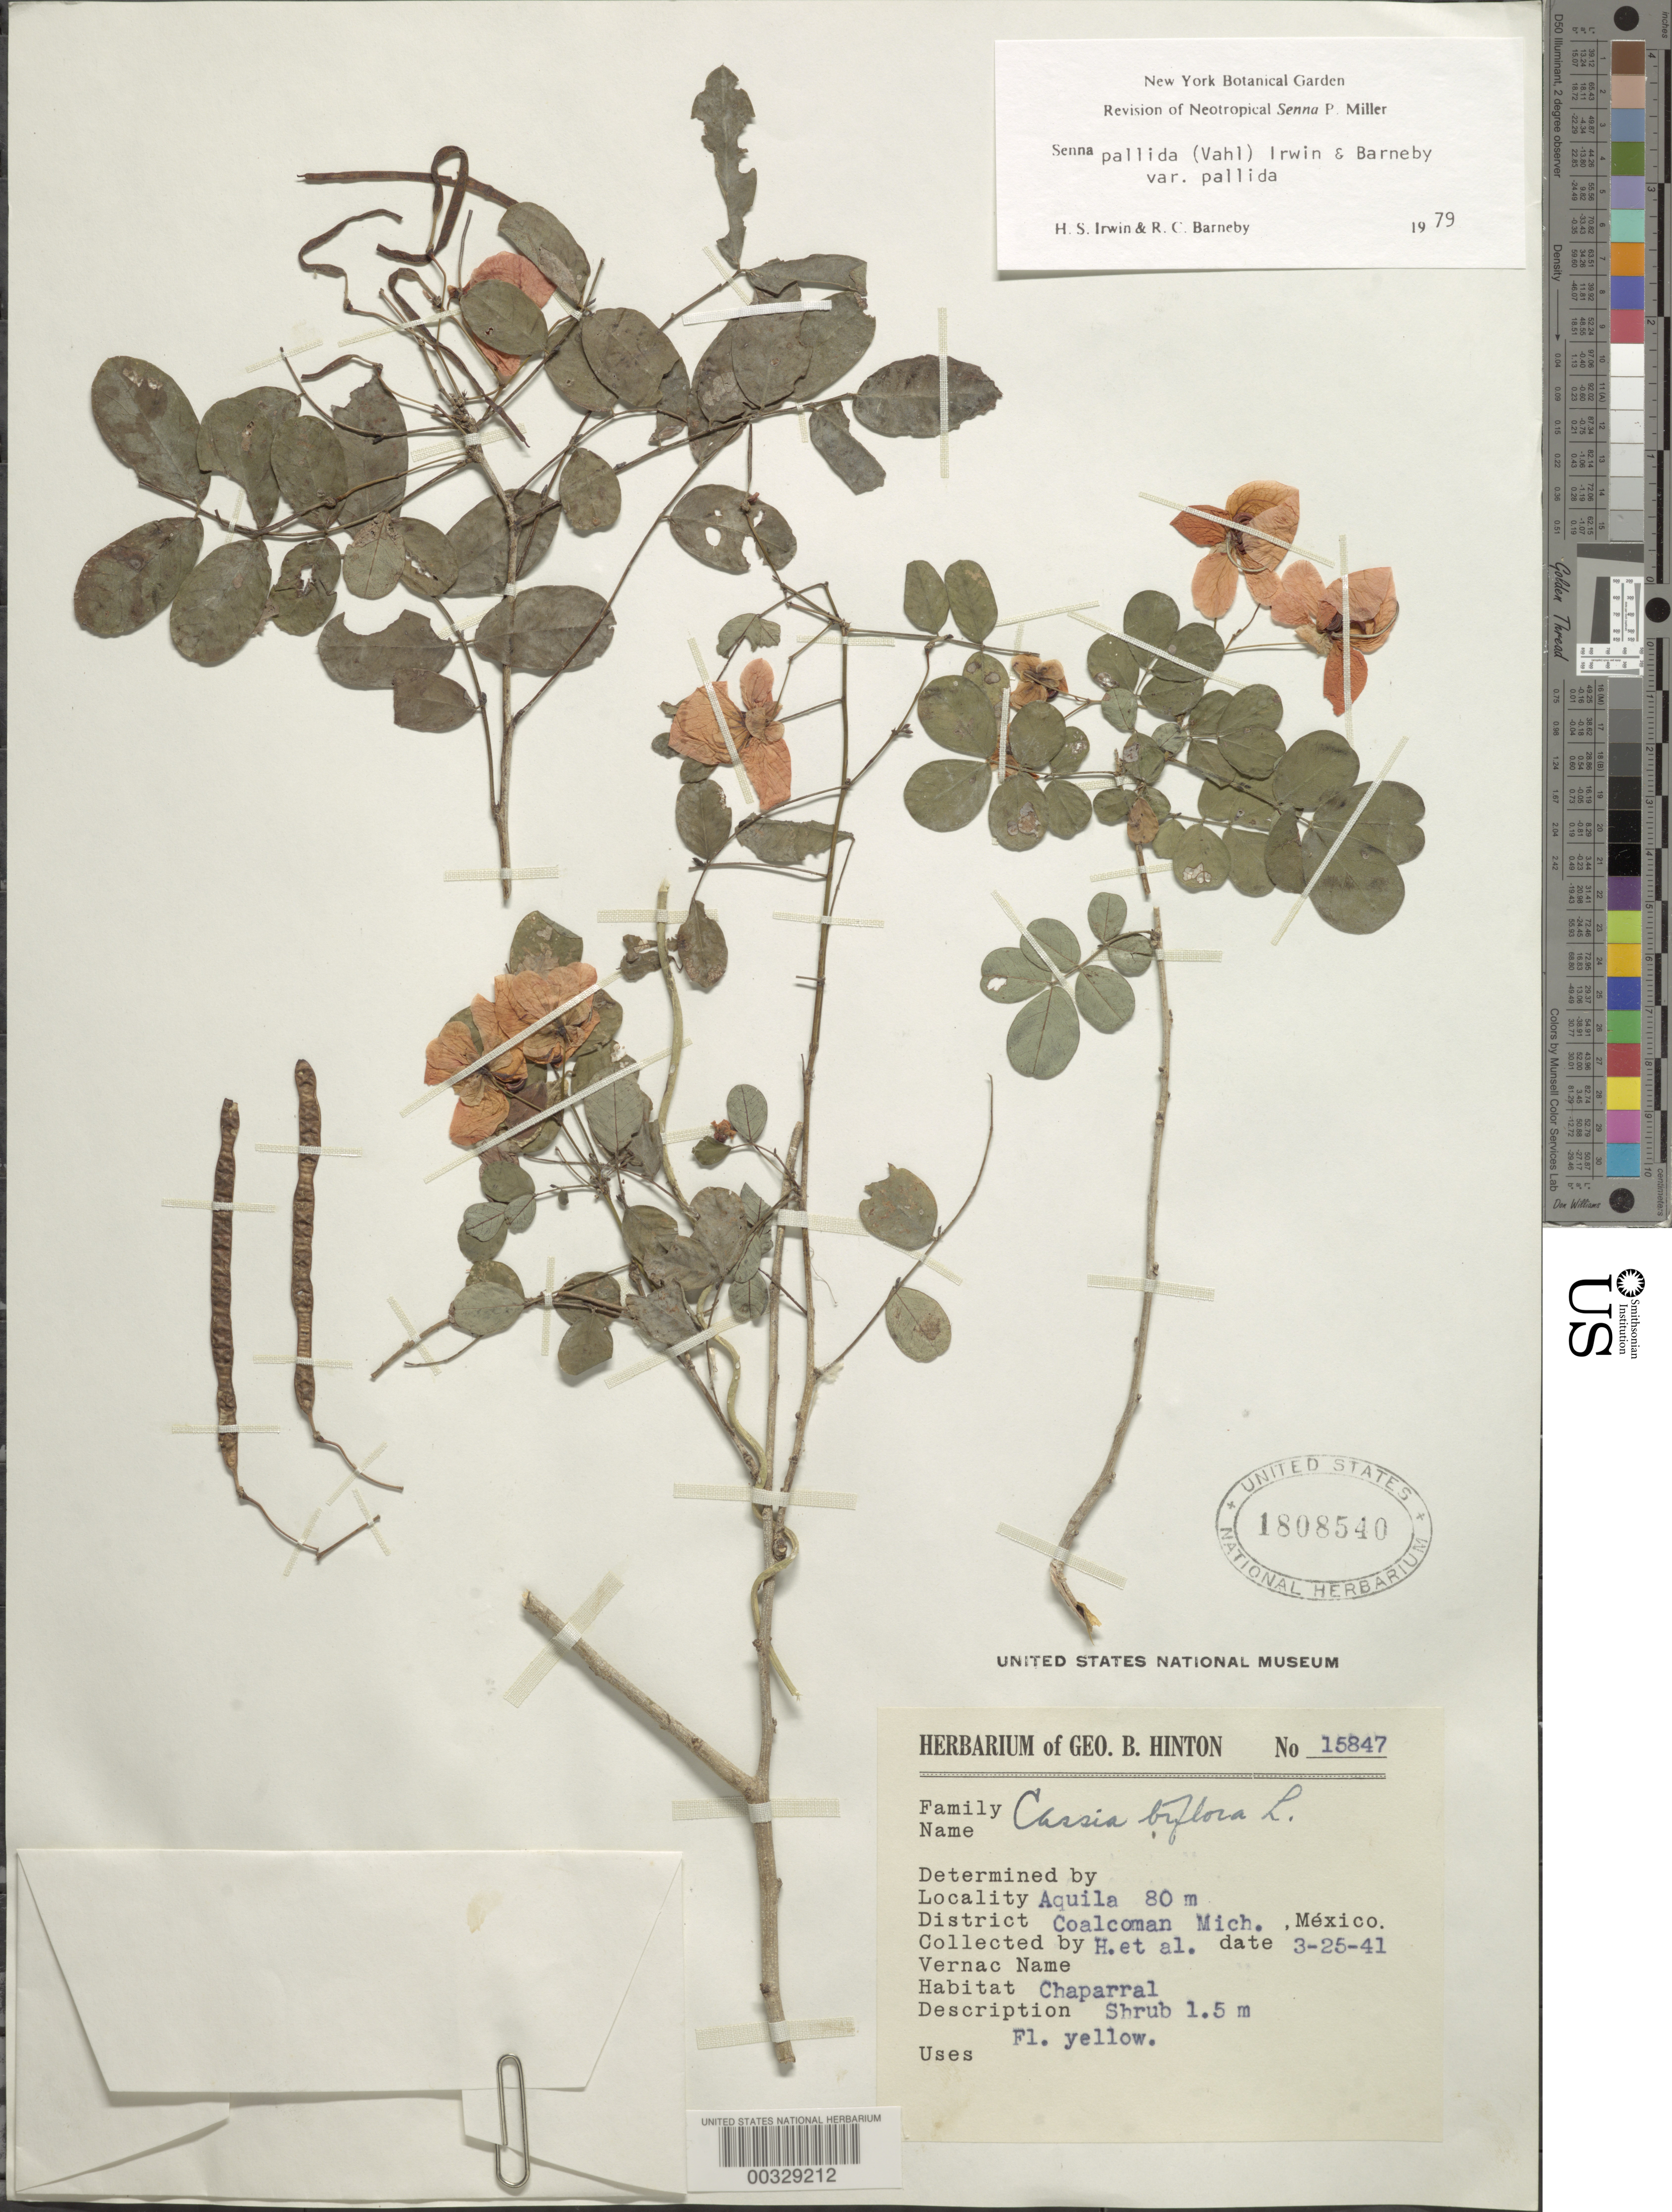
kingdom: Plantae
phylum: Tracheophyta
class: Magnoliopsida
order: Fabales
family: Fabaceae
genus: Senna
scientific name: Senna pallida var. pallida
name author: (Vahl) H.S. Irwin & Barneby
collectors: G. B. Hinton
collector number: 15847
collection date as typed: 25 Mar 1941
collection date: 1941-03-25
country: Mexico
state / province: Michoacán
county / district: Coalcomán De Vazquez Pallares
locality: Coalcomán Mun. (?), Aquila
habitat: Chaparral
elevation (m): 80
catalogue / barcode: US 1808540